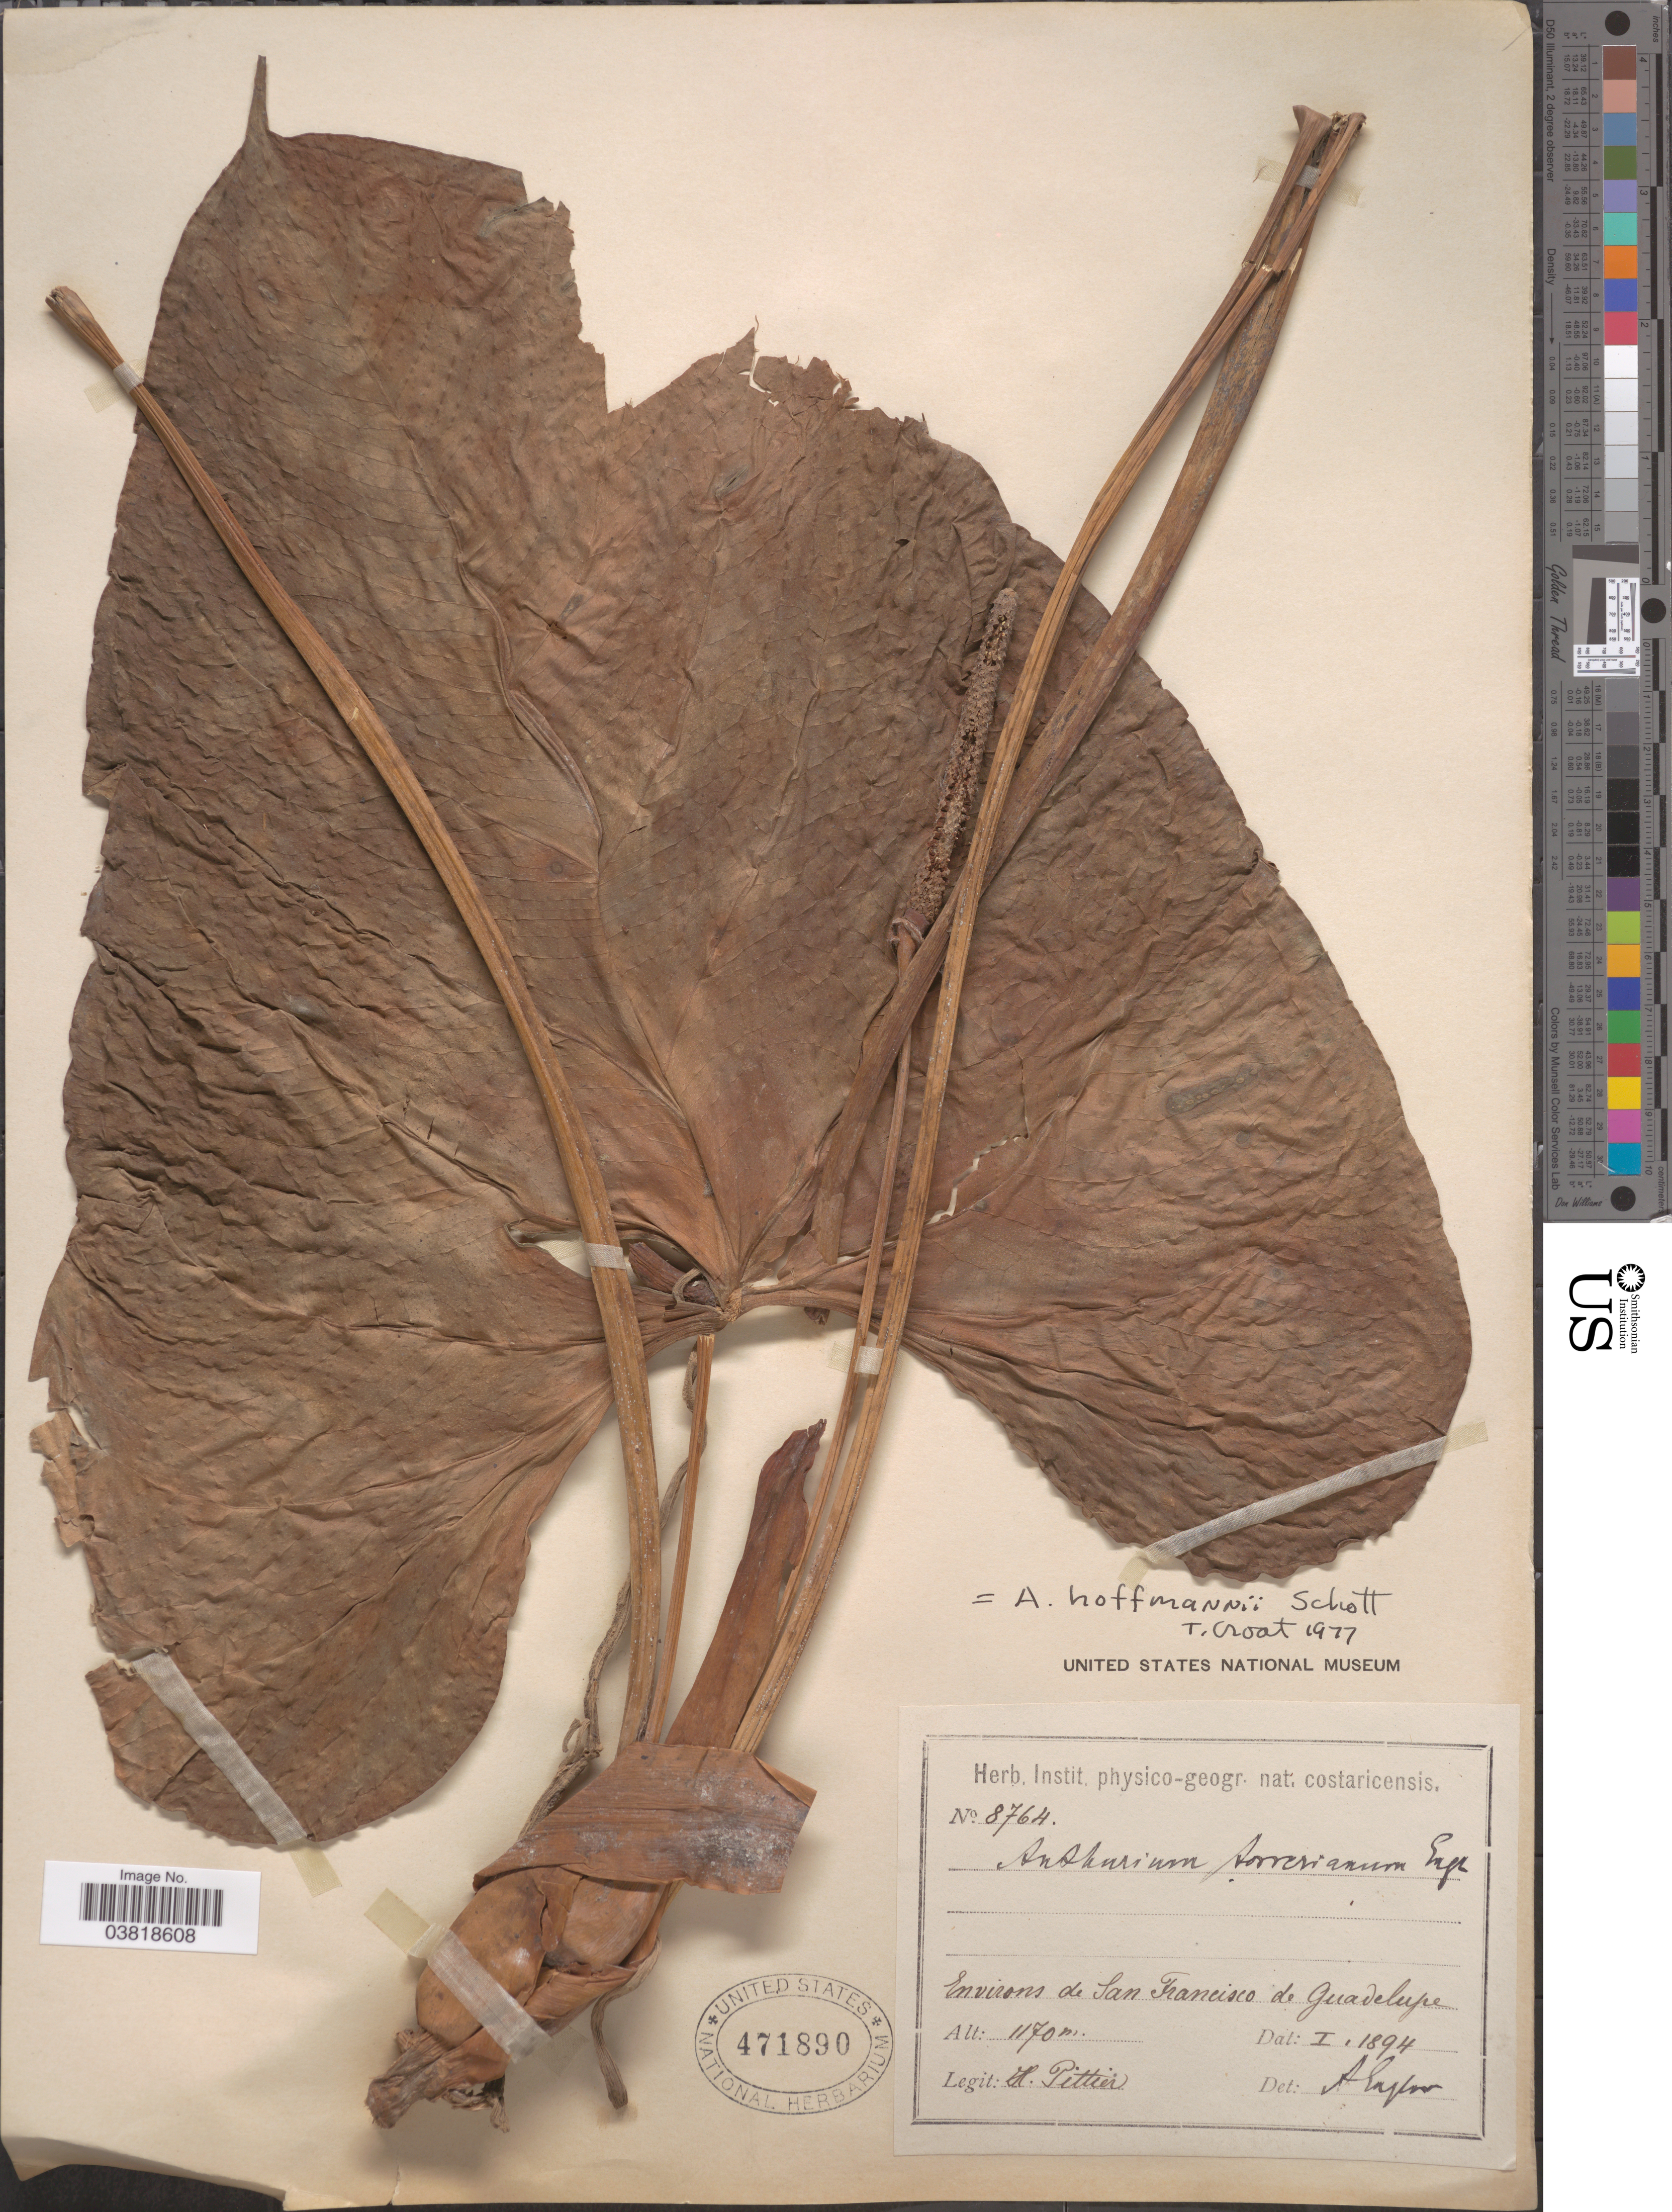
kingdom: Plantae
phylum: Tracheophyta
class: Liliopsida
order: Alismatales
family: Araceae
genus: Anthurium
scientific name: Anthurium hoffmanni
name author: Schott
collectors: H. F. Pittier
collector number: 8764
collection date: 1894-01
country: Costa Rica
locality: Environs de San Francisco de Guadelupe.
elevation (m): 1170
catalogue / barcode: US 471890